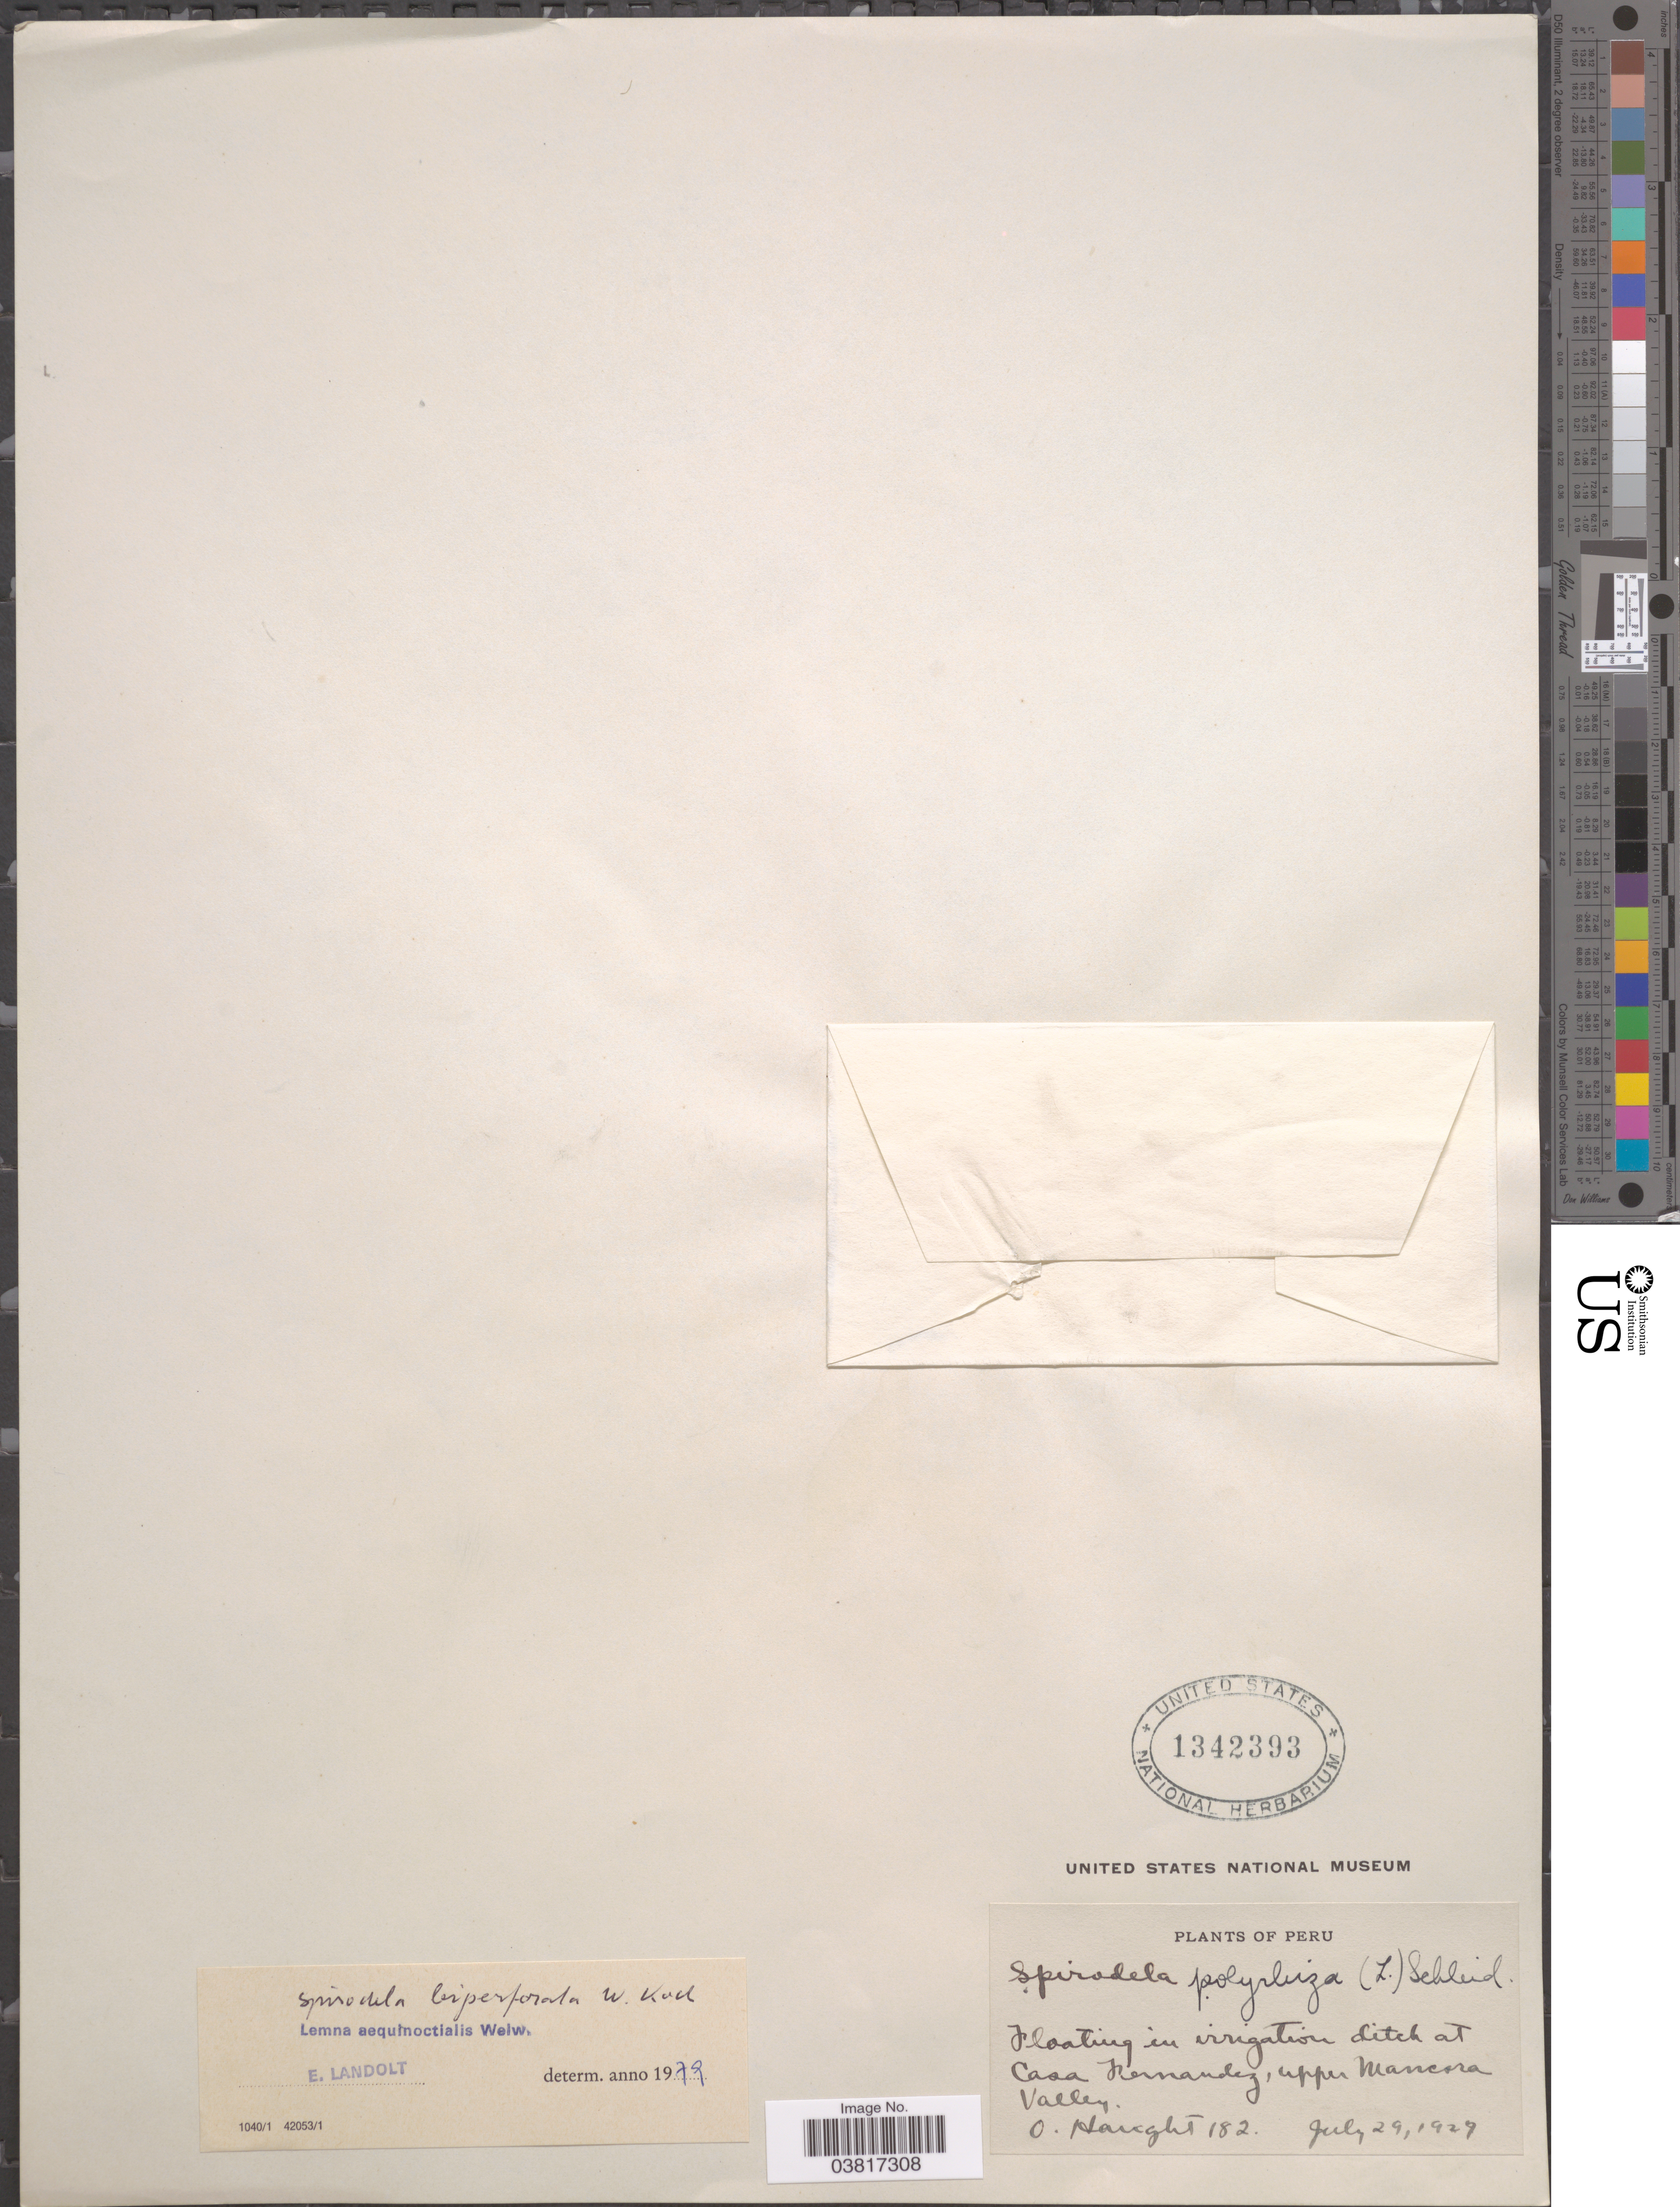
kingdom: Plantae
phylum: Tracheophyta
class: Liliopsida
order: Alismatales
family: Araceae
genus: Spirodela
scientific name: Spirodela biperforata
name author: W. Koch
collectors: O. Haught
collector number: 182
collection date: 1929-07-29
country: Peru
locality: Floating in irrigation ditch at Casa Hernandez, upper Mancora Valley.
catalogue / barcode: US 1342393